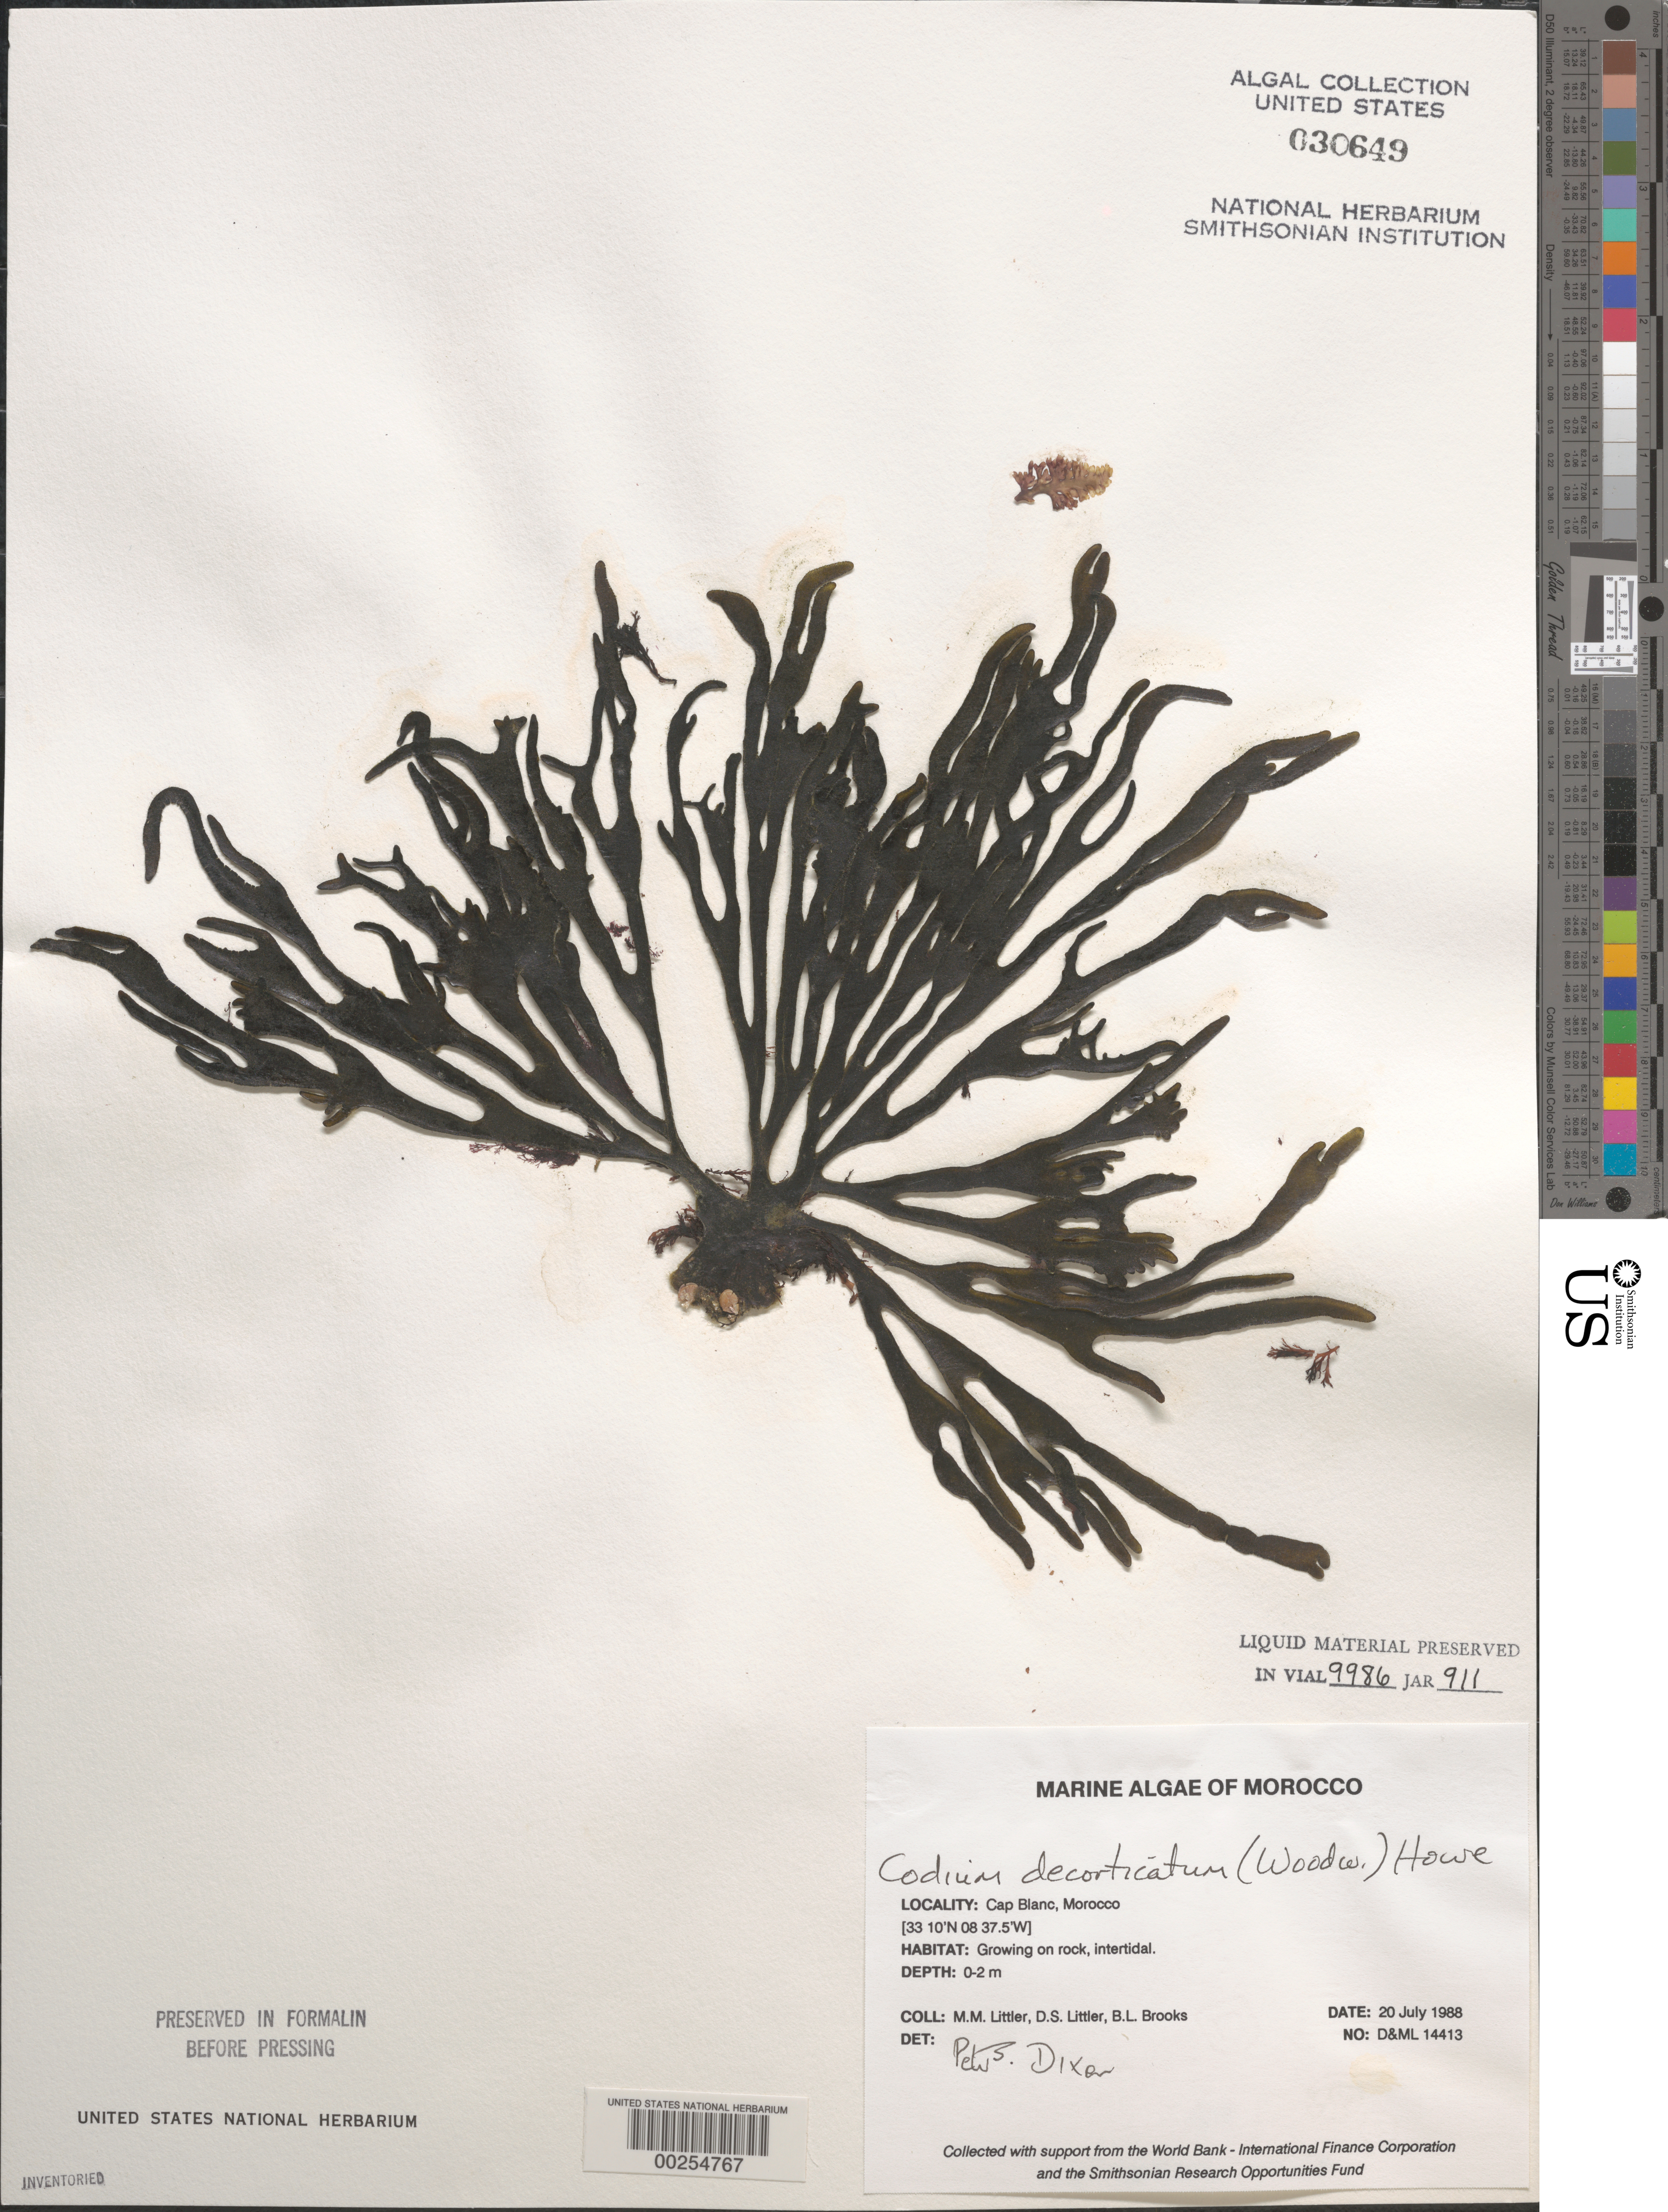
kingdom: Plantae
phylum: Chlorophyta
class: Ulvophyceae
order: Bryopsidales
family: Codiaceae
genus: Codium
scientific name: Codium decorticatum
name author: (Woodw.) M. Howe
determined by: Dixon, P. S.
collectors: M. M. Littler, D. S. Littler & B. Brooks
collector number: D&ML 14413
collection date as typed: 20 Jul 1988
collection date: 1988-07-20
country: Morocco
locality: Cap Blanc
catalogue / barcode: US 30649